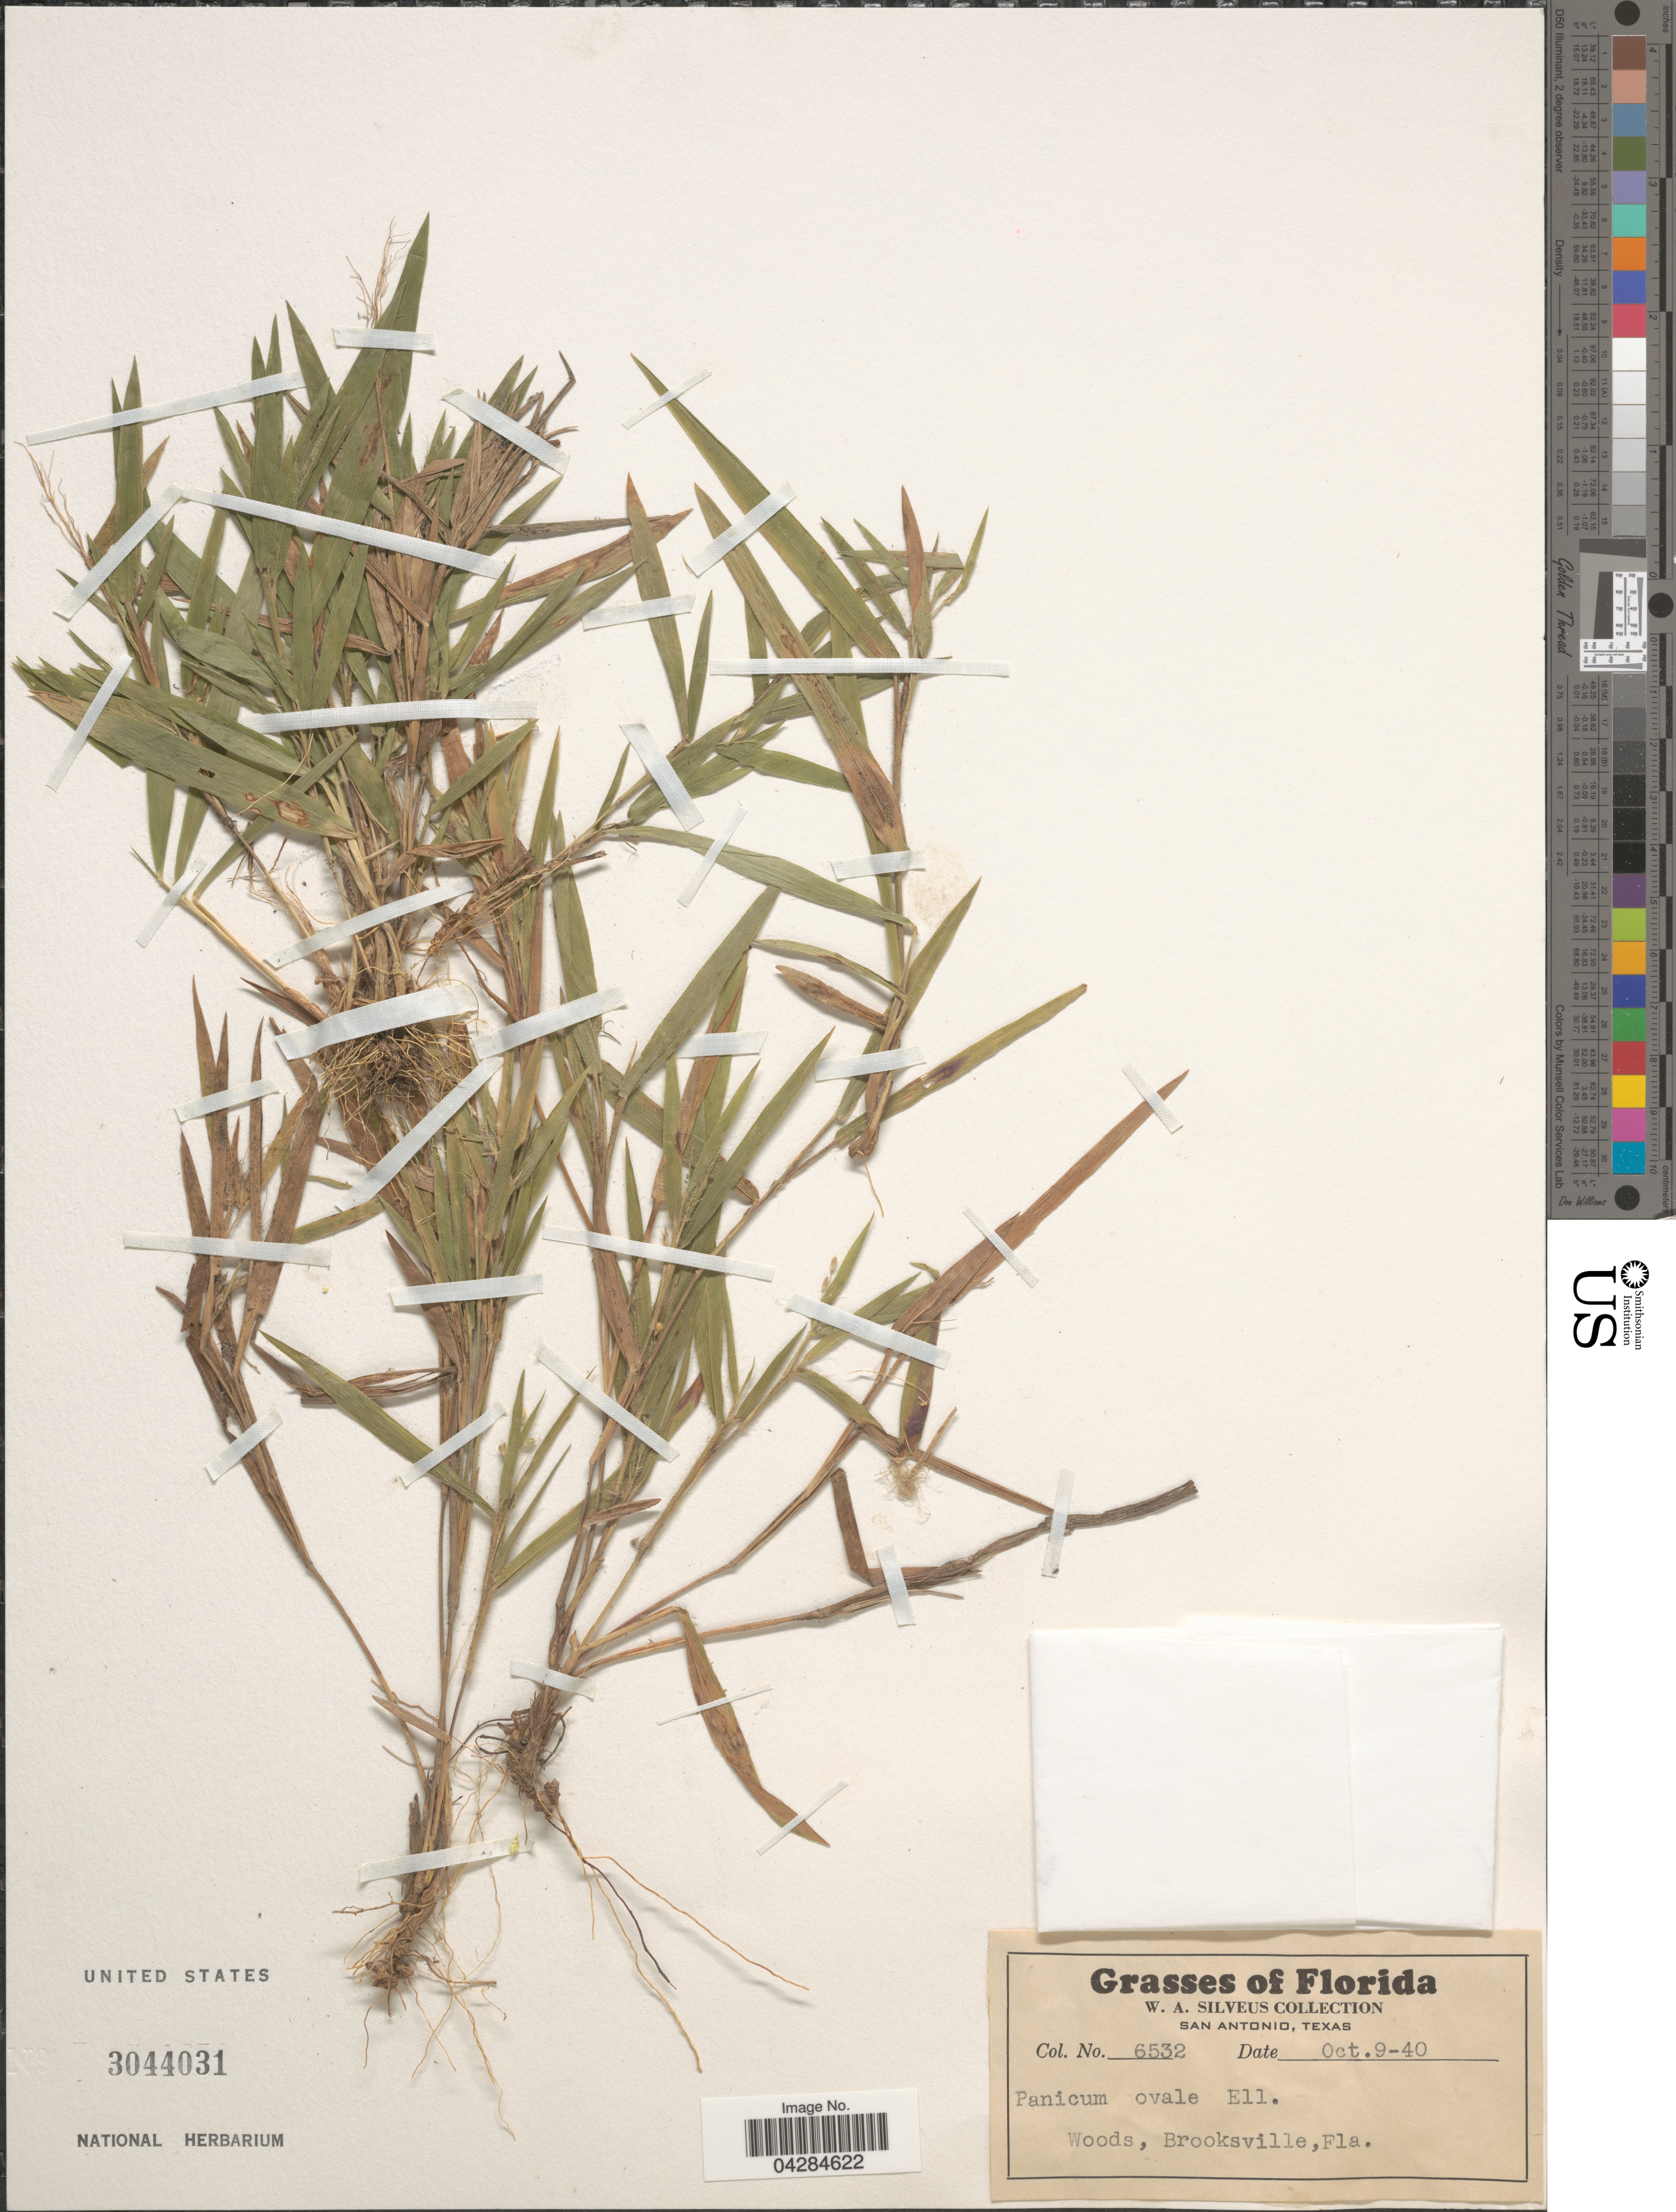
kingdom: Plantae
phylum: Tracheophyta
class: Liliopsida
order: Poales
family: Poaceae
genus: Dichanthelium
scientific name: Dichanthelium ovale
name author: (Elliott) Gould & C.A. Clark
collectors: W. Silveus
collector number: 6532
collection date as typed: Transcribed d/m/y: 9/10/40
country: United States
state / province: Florida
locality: Woods, Brooksville.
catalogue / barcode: US 3044031